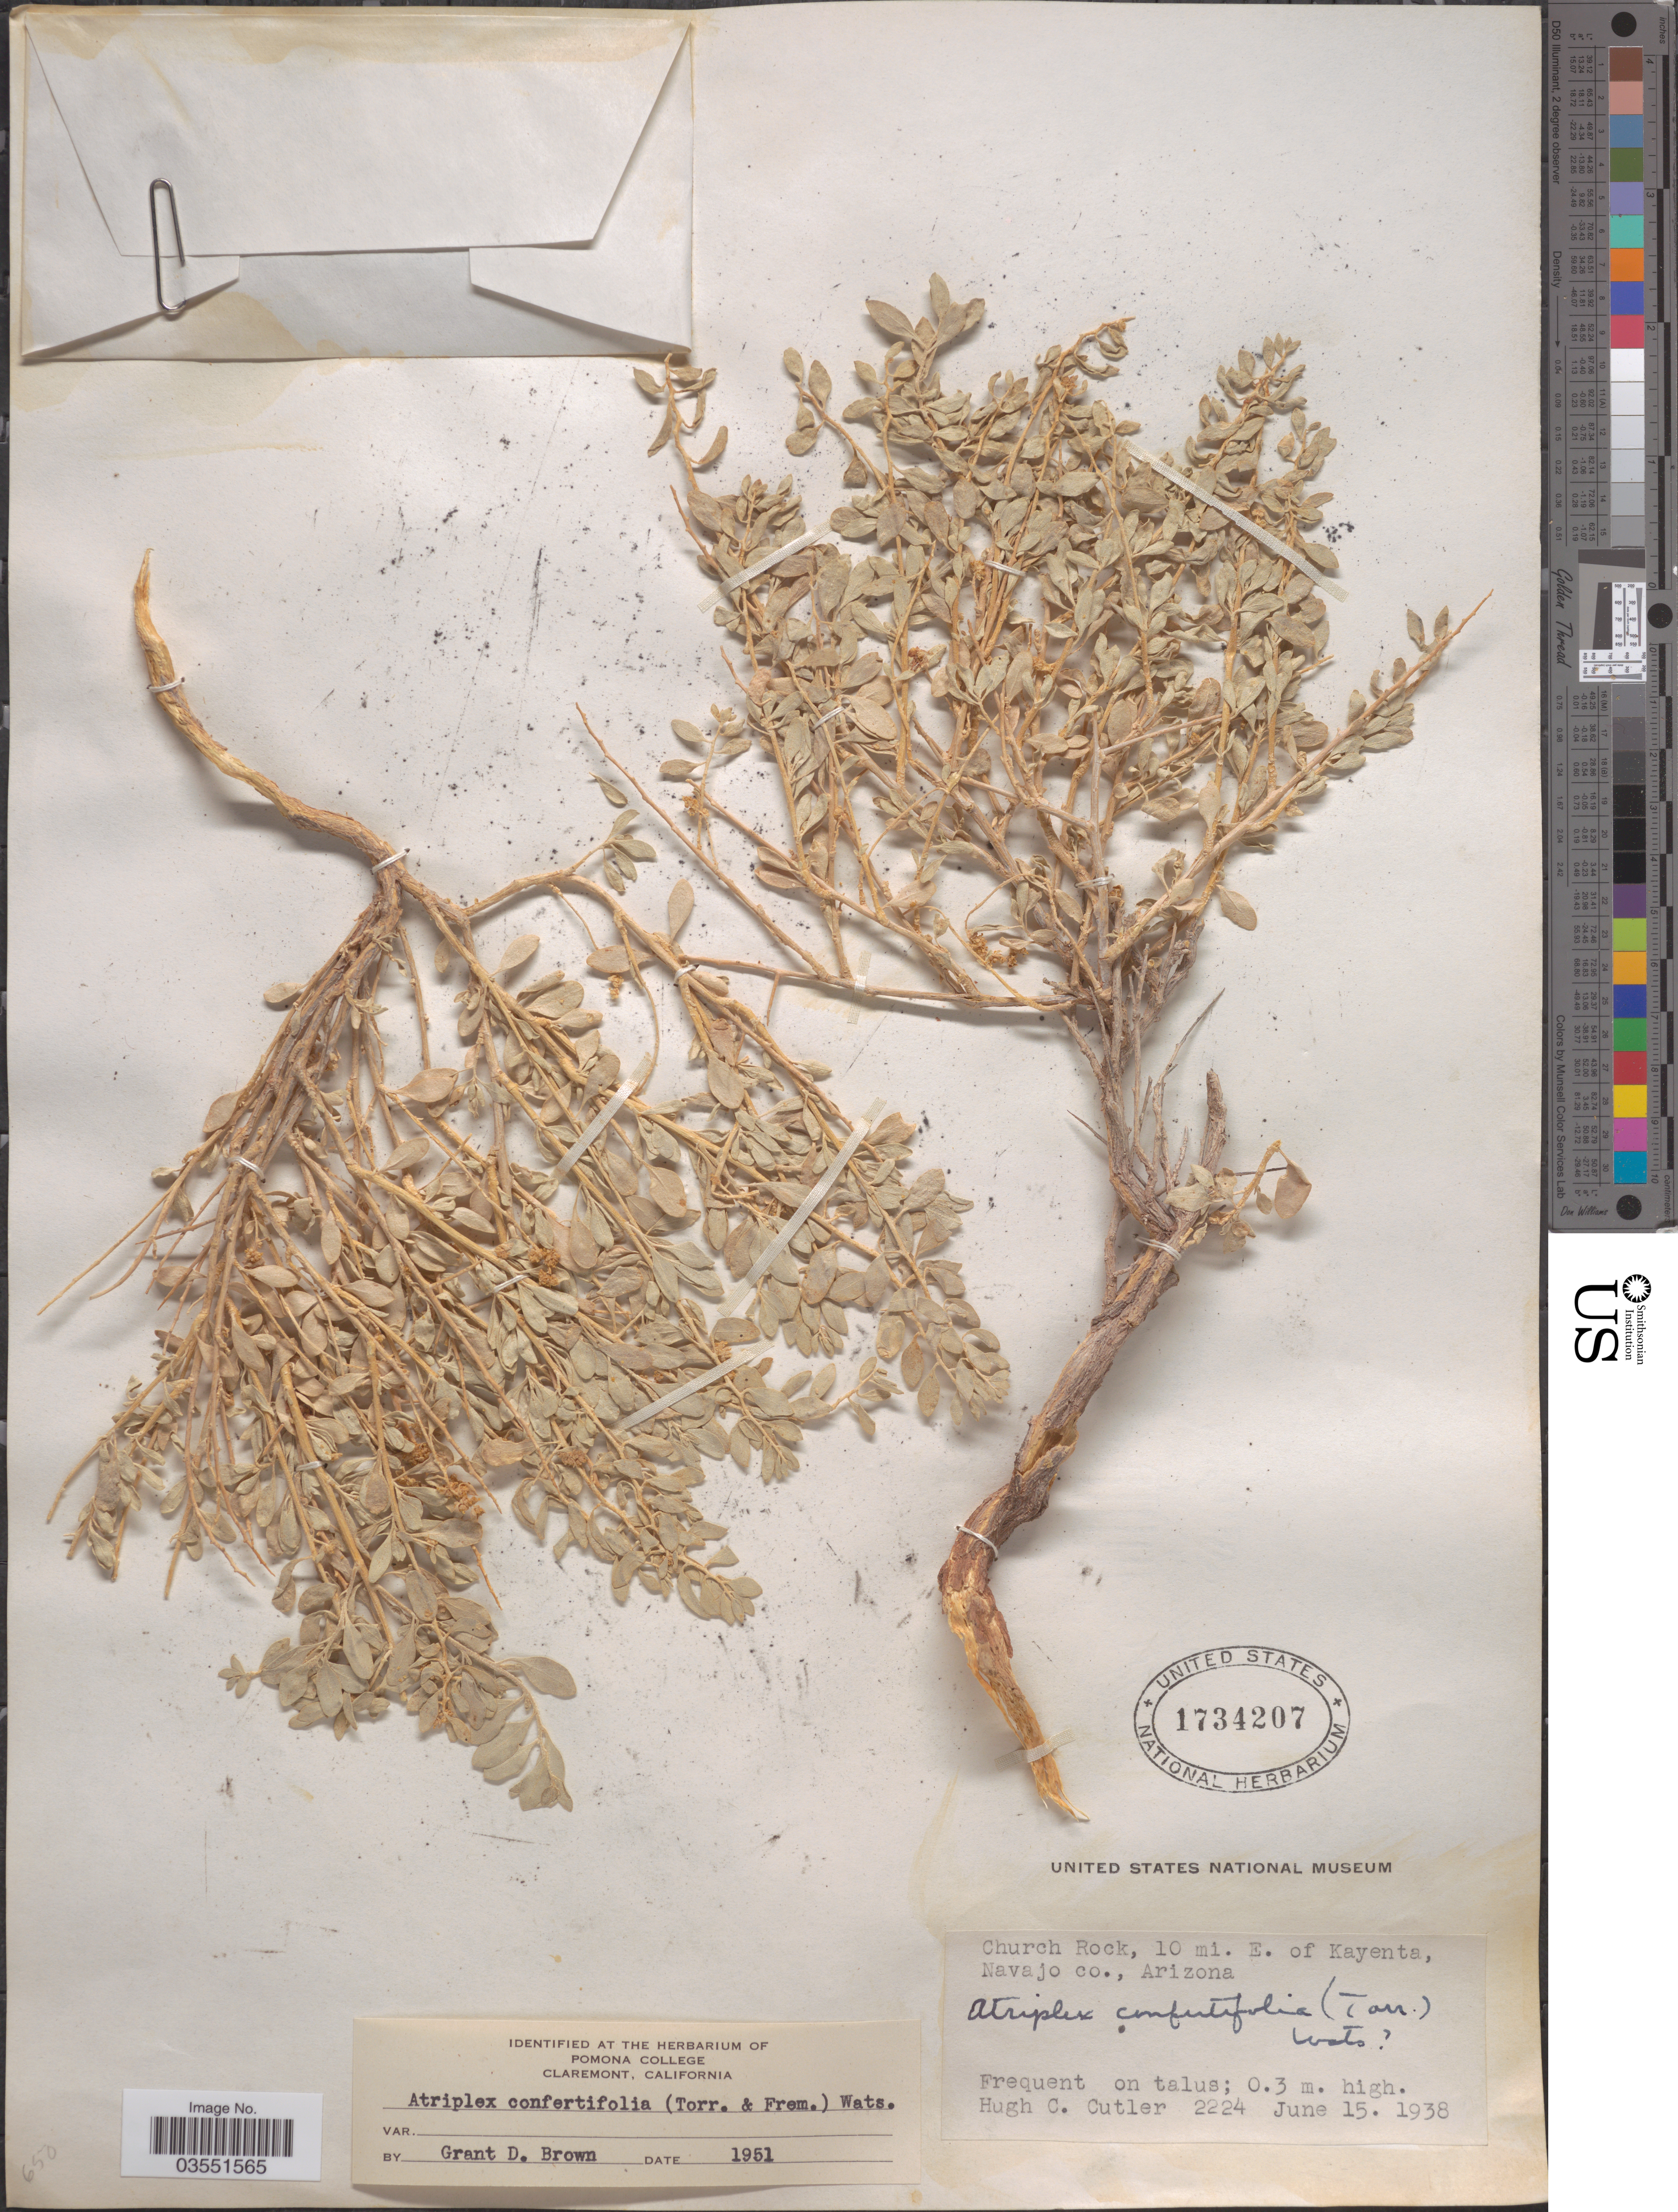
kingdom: Plantae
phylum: Tracheophyta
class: Magnoliopsida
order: Caryophyllales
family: Amaranthaceae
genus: Atriplex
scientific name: Atriplex confertifolia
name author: (Torr. & Frém.) S. Watson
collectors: H. C. Cutler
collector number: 2224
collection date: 1938-06-15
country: United States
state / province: Arizona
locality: Church Rock, 10 mi. E. of Kayenta, Navajo Co.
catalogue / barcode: US 1734207